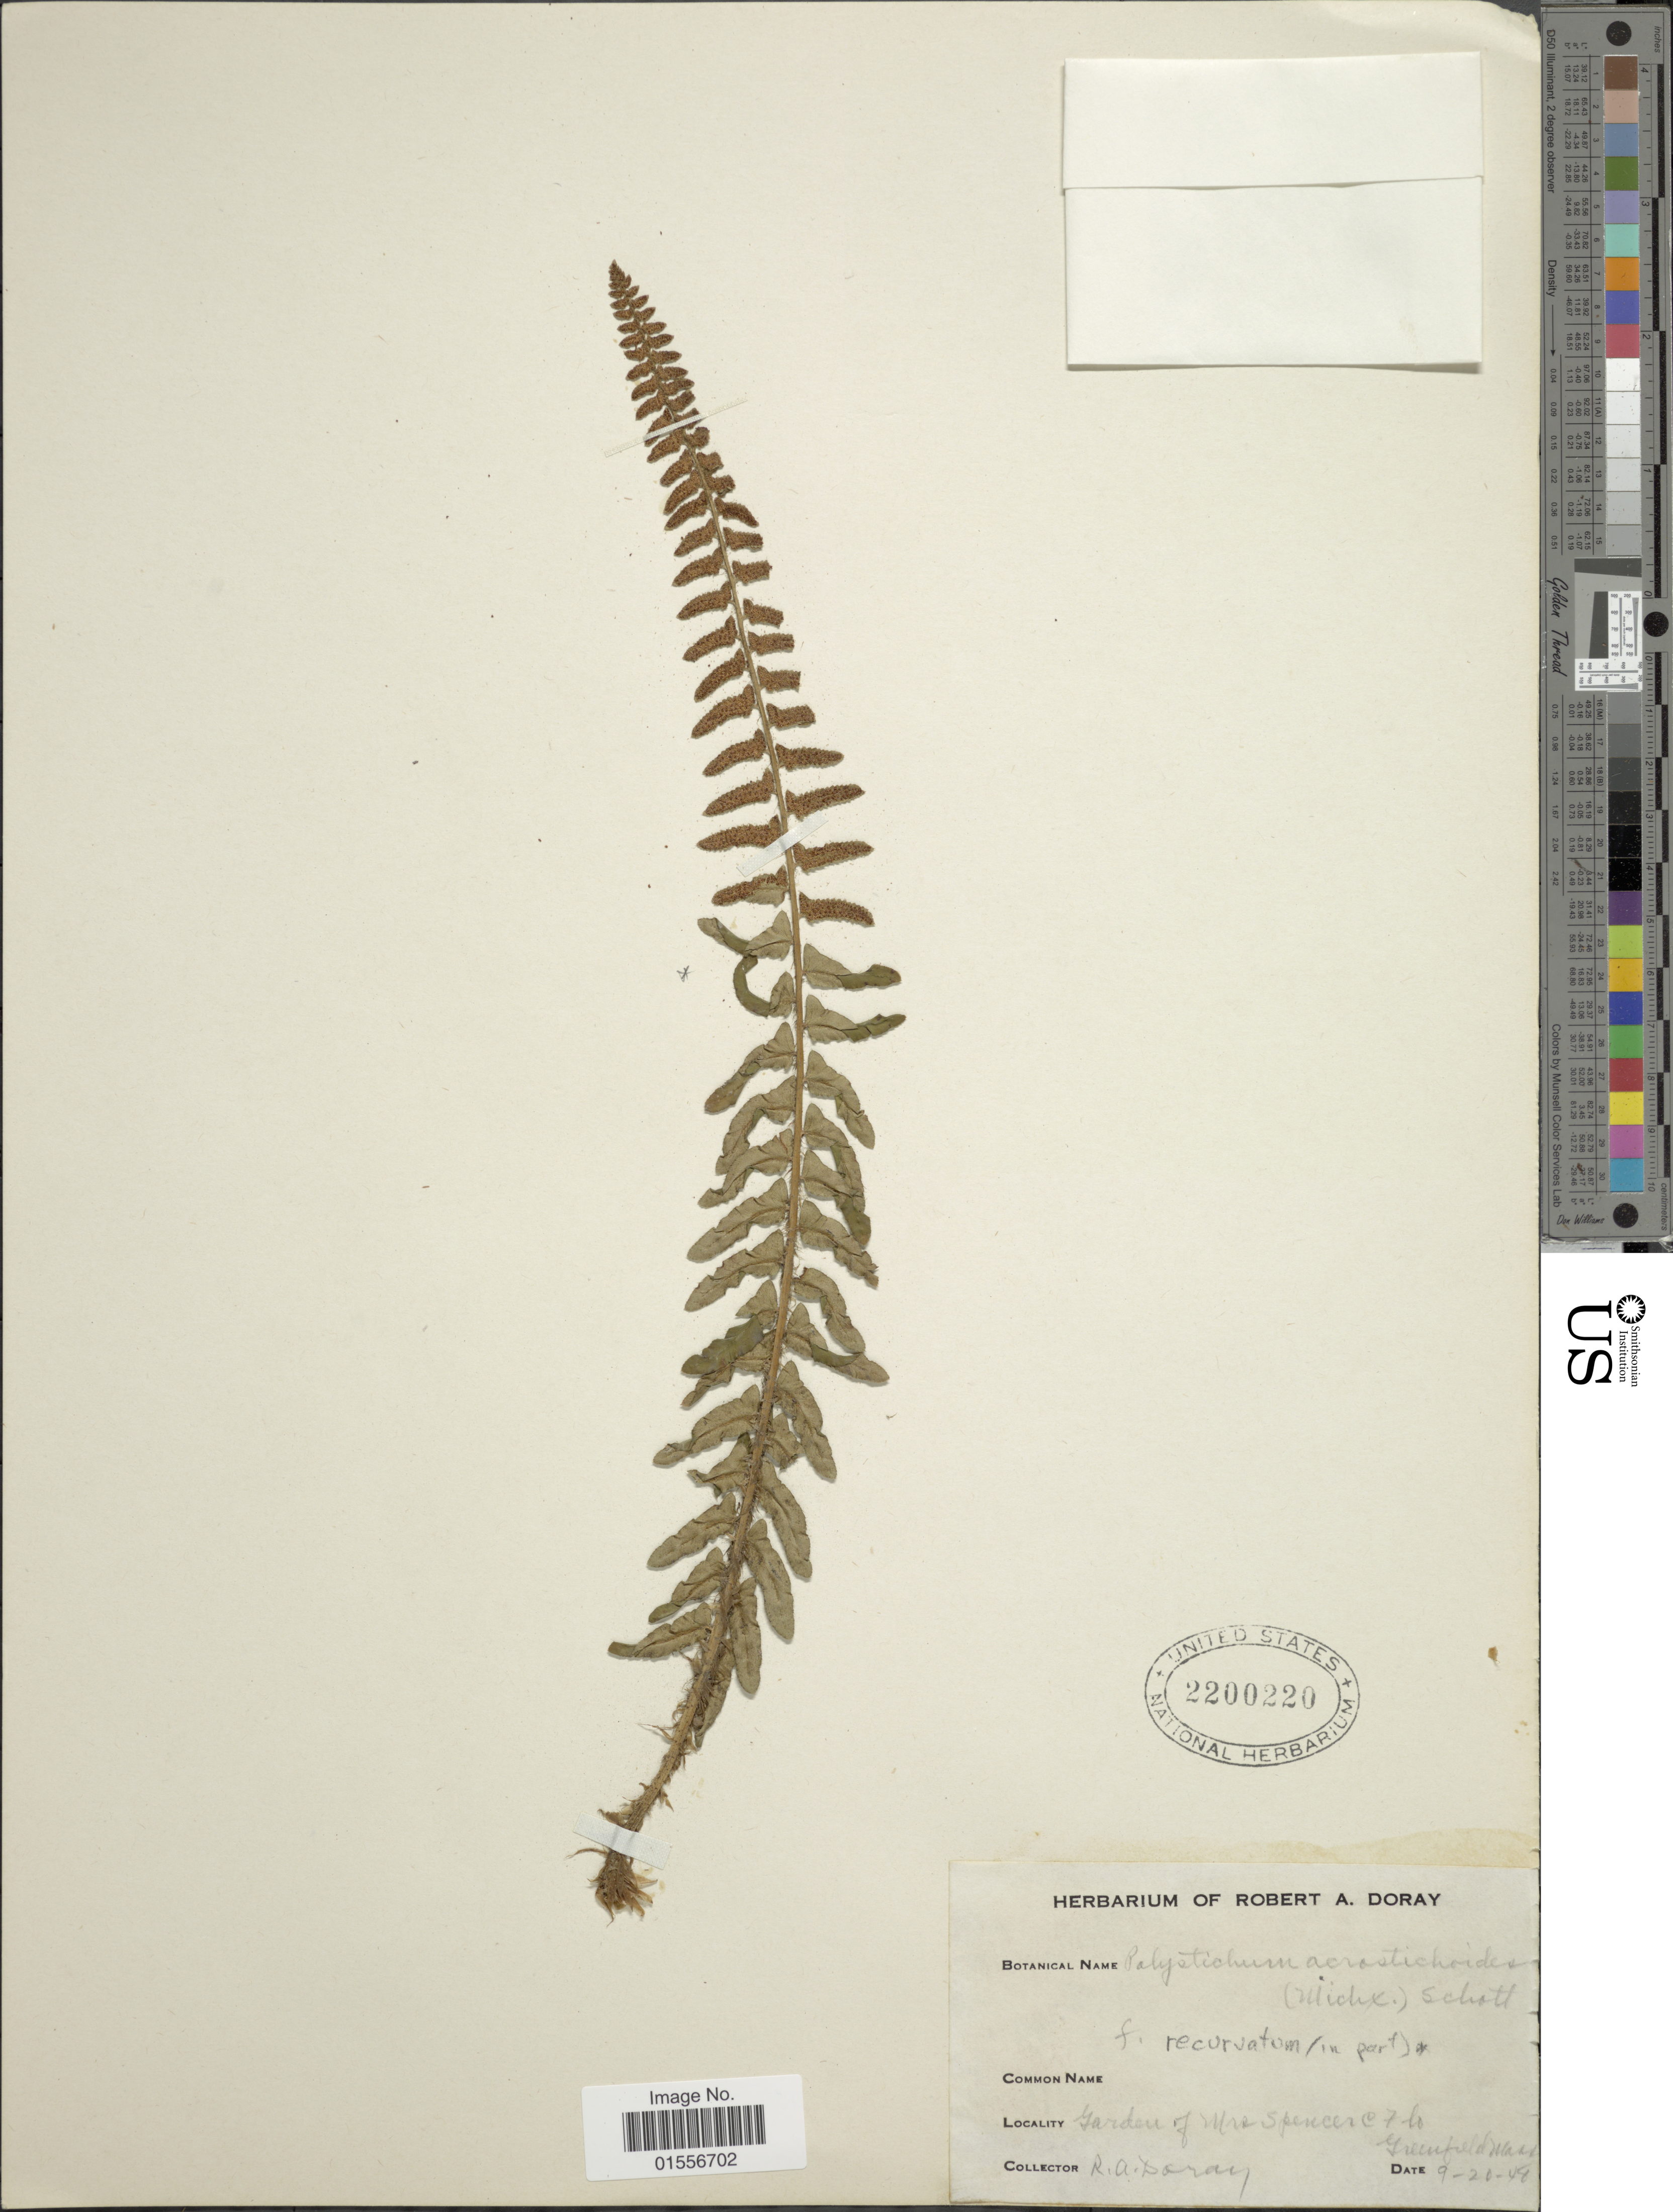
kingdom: Plantae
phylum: Tracheophyta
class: Polypodiopsida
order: Polypodiales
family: Dryopteridaceae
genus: Polystichum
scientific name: Polystichum acrostichoides f. recurvatum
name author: Clute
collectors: R. Doray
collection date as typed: Transcribed d/m/y: 20/9/8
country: United States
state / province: Massachusetts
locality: Garden of Mrs. Spencer c 7 lo Greenfield Mass. [interpreted]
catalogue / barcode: US 2200220